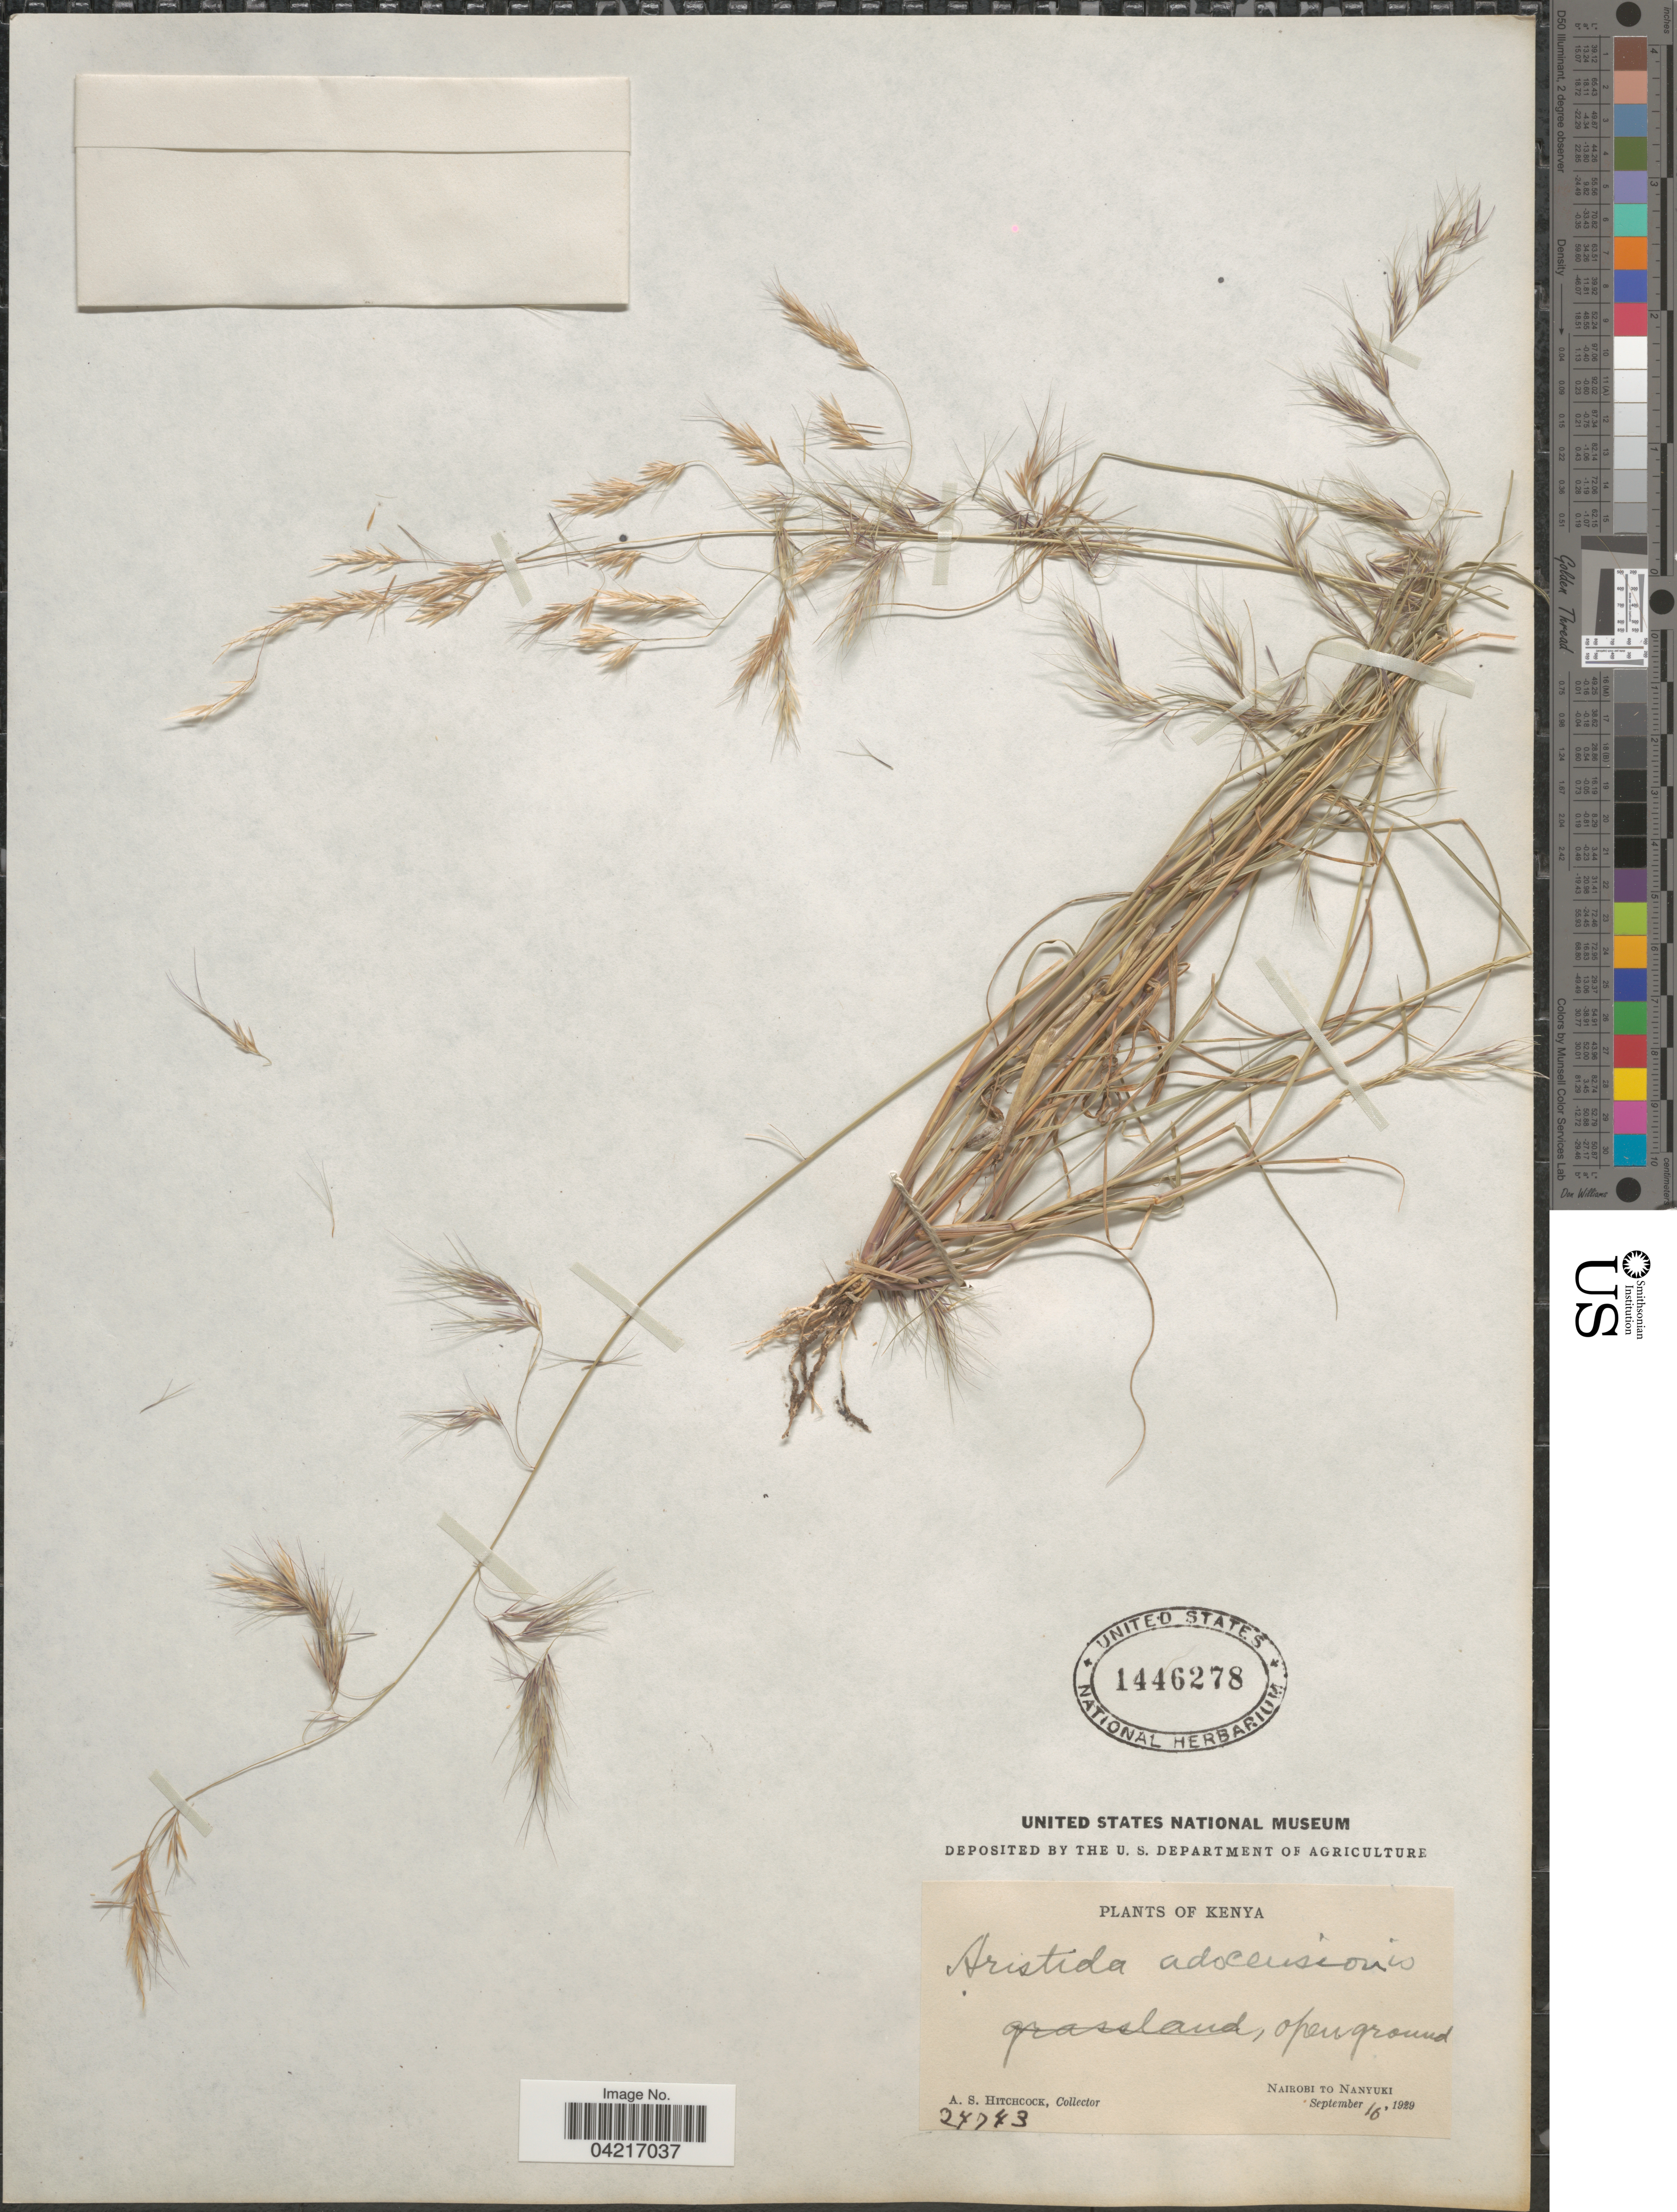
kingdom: Plantae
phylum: Tracheophyta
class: Liliopsida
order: Poales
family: Poaceae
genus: Aristida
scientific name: Aristida adscensionis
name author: L.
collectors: A. S. Hitchcock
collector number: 24743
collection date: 1929-09-16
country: Kenya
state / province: Nairobi Area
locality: Open ground. Nairobi to Nanyuki.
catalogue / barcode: US 1446278